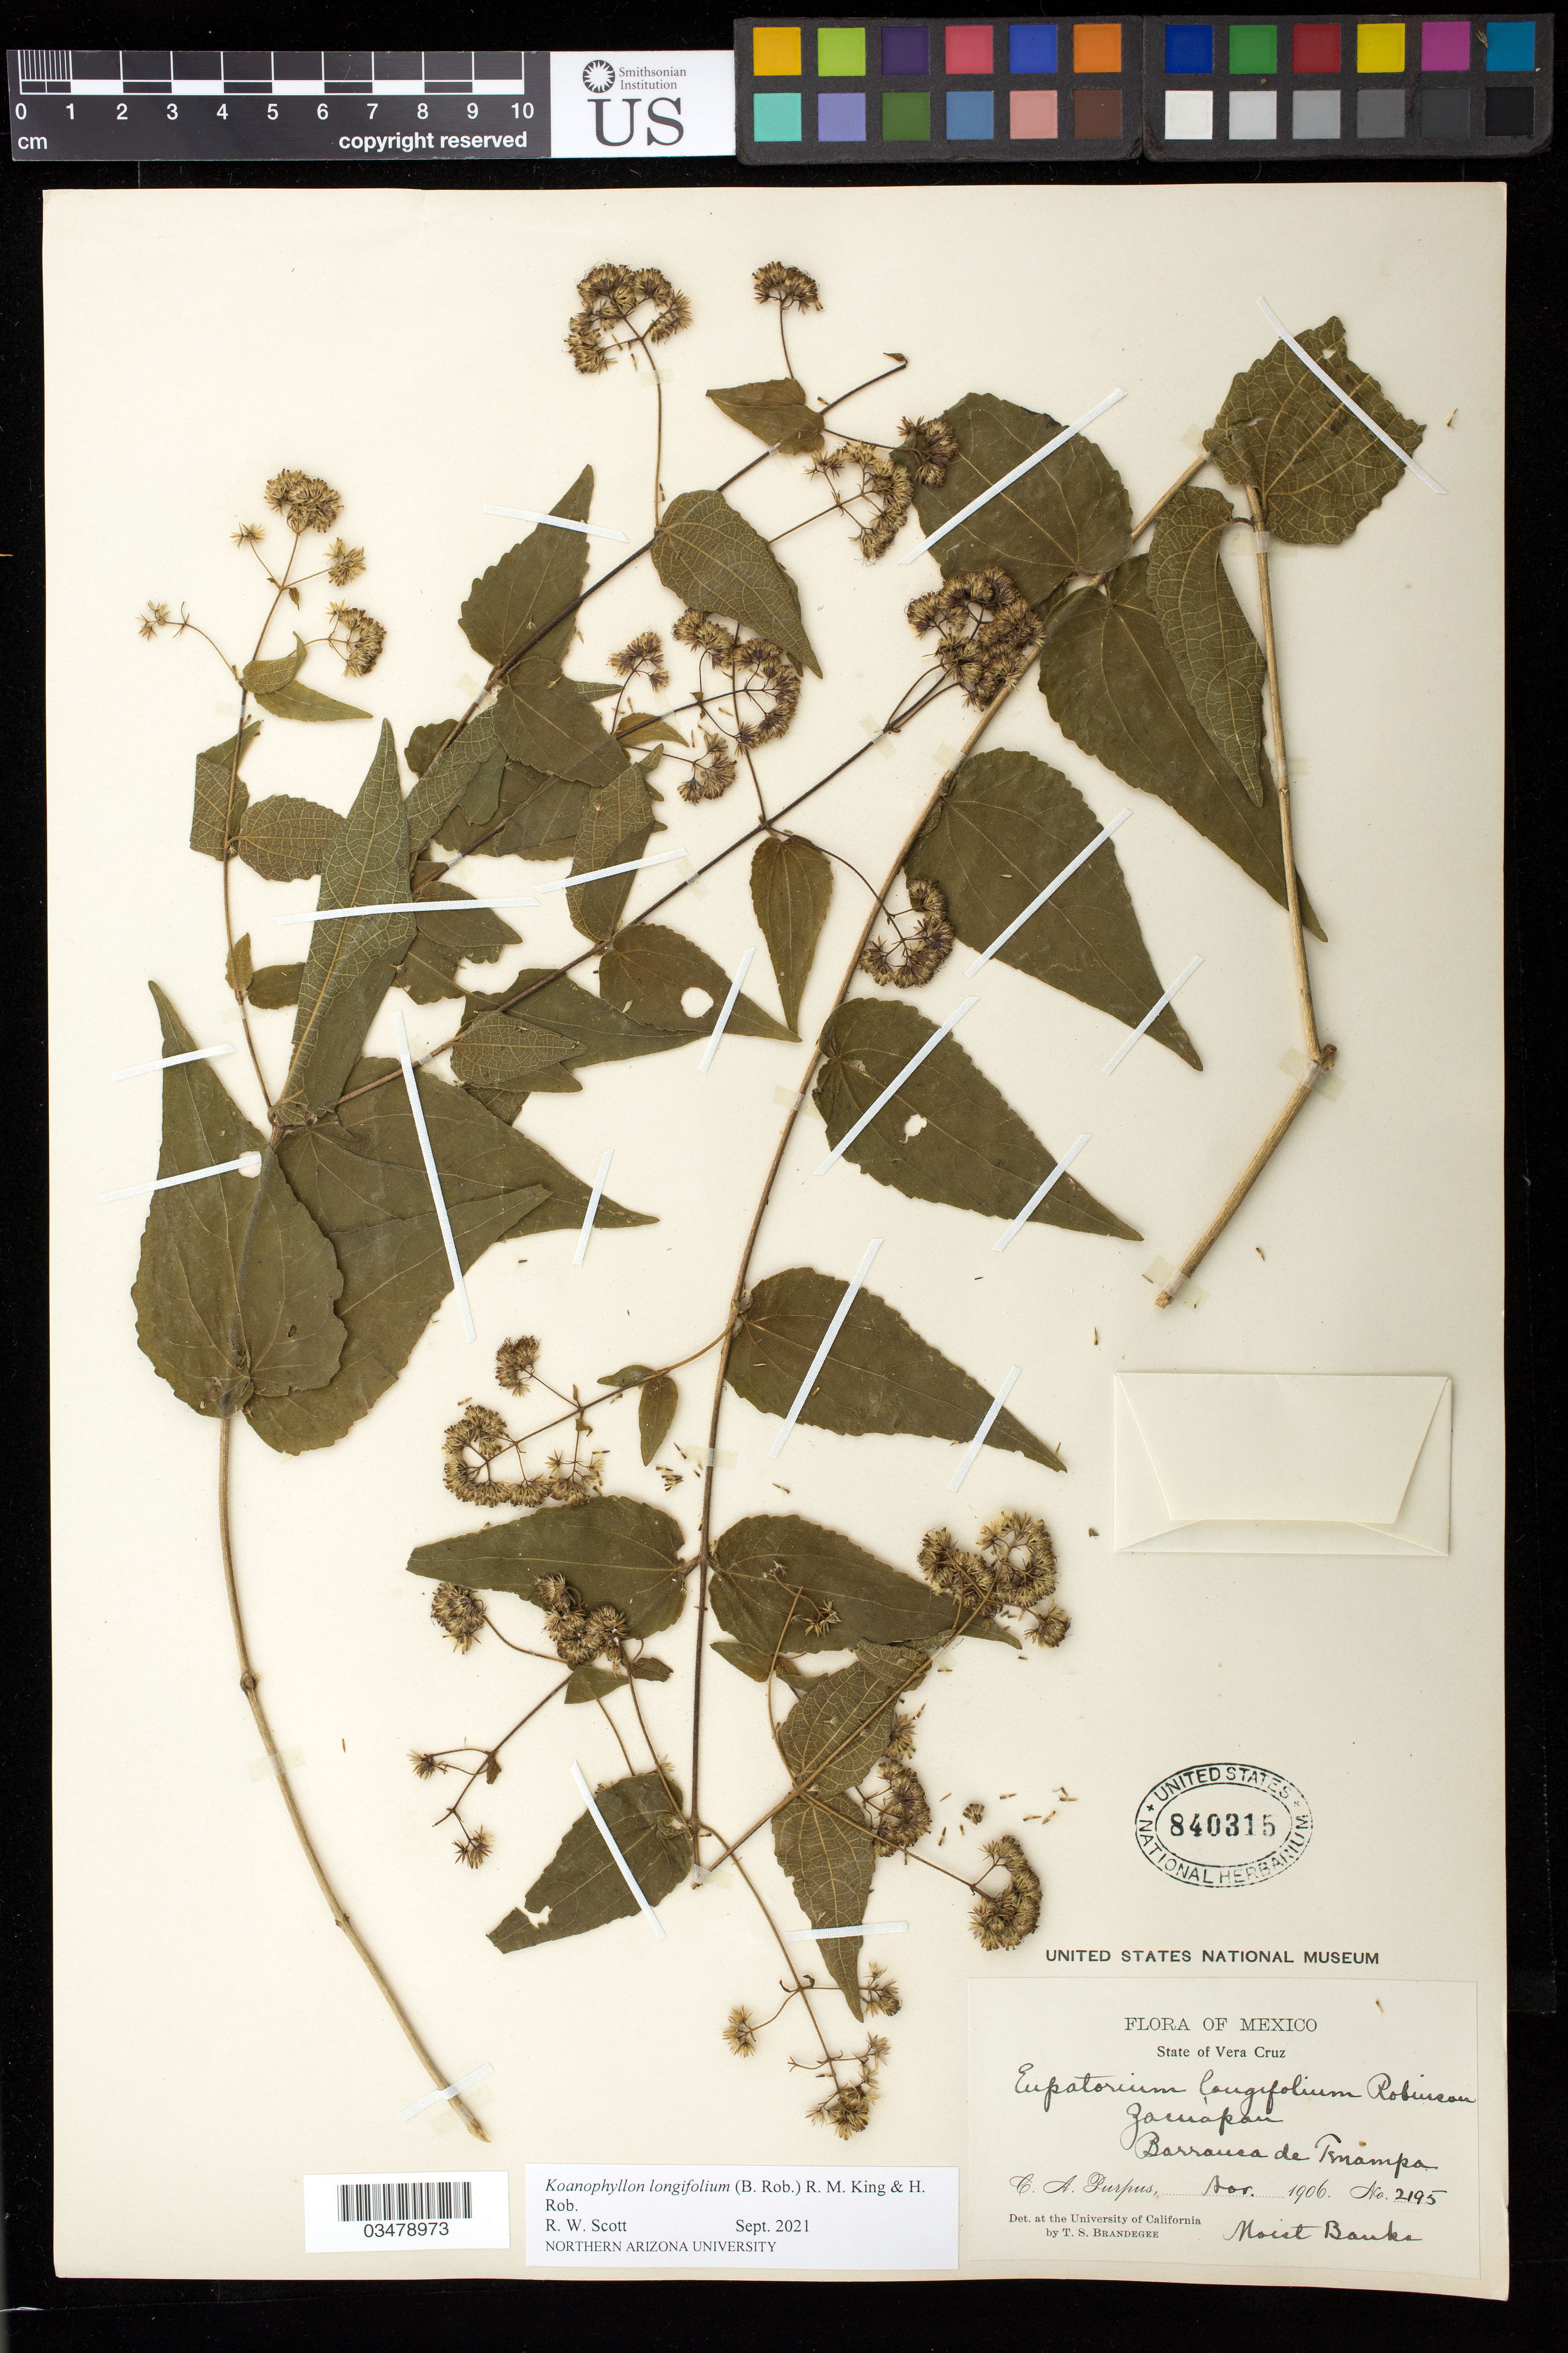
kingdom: Plantae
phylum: Tracheophyta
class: Magnoliopsida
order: Asterales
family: Asteraceae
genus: Koanophyllon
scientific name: Koanophyllon longifolium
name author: (B.L. Rob.) R.M. King & H. Rob.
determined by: Scott, R. W.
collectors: C. A. Purpus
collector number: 2195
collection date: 1906-04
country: Mexico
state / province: Veracruz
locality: Barranca de Tenampa, Zacuapan.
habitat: Moist banks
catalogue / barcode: US 840315